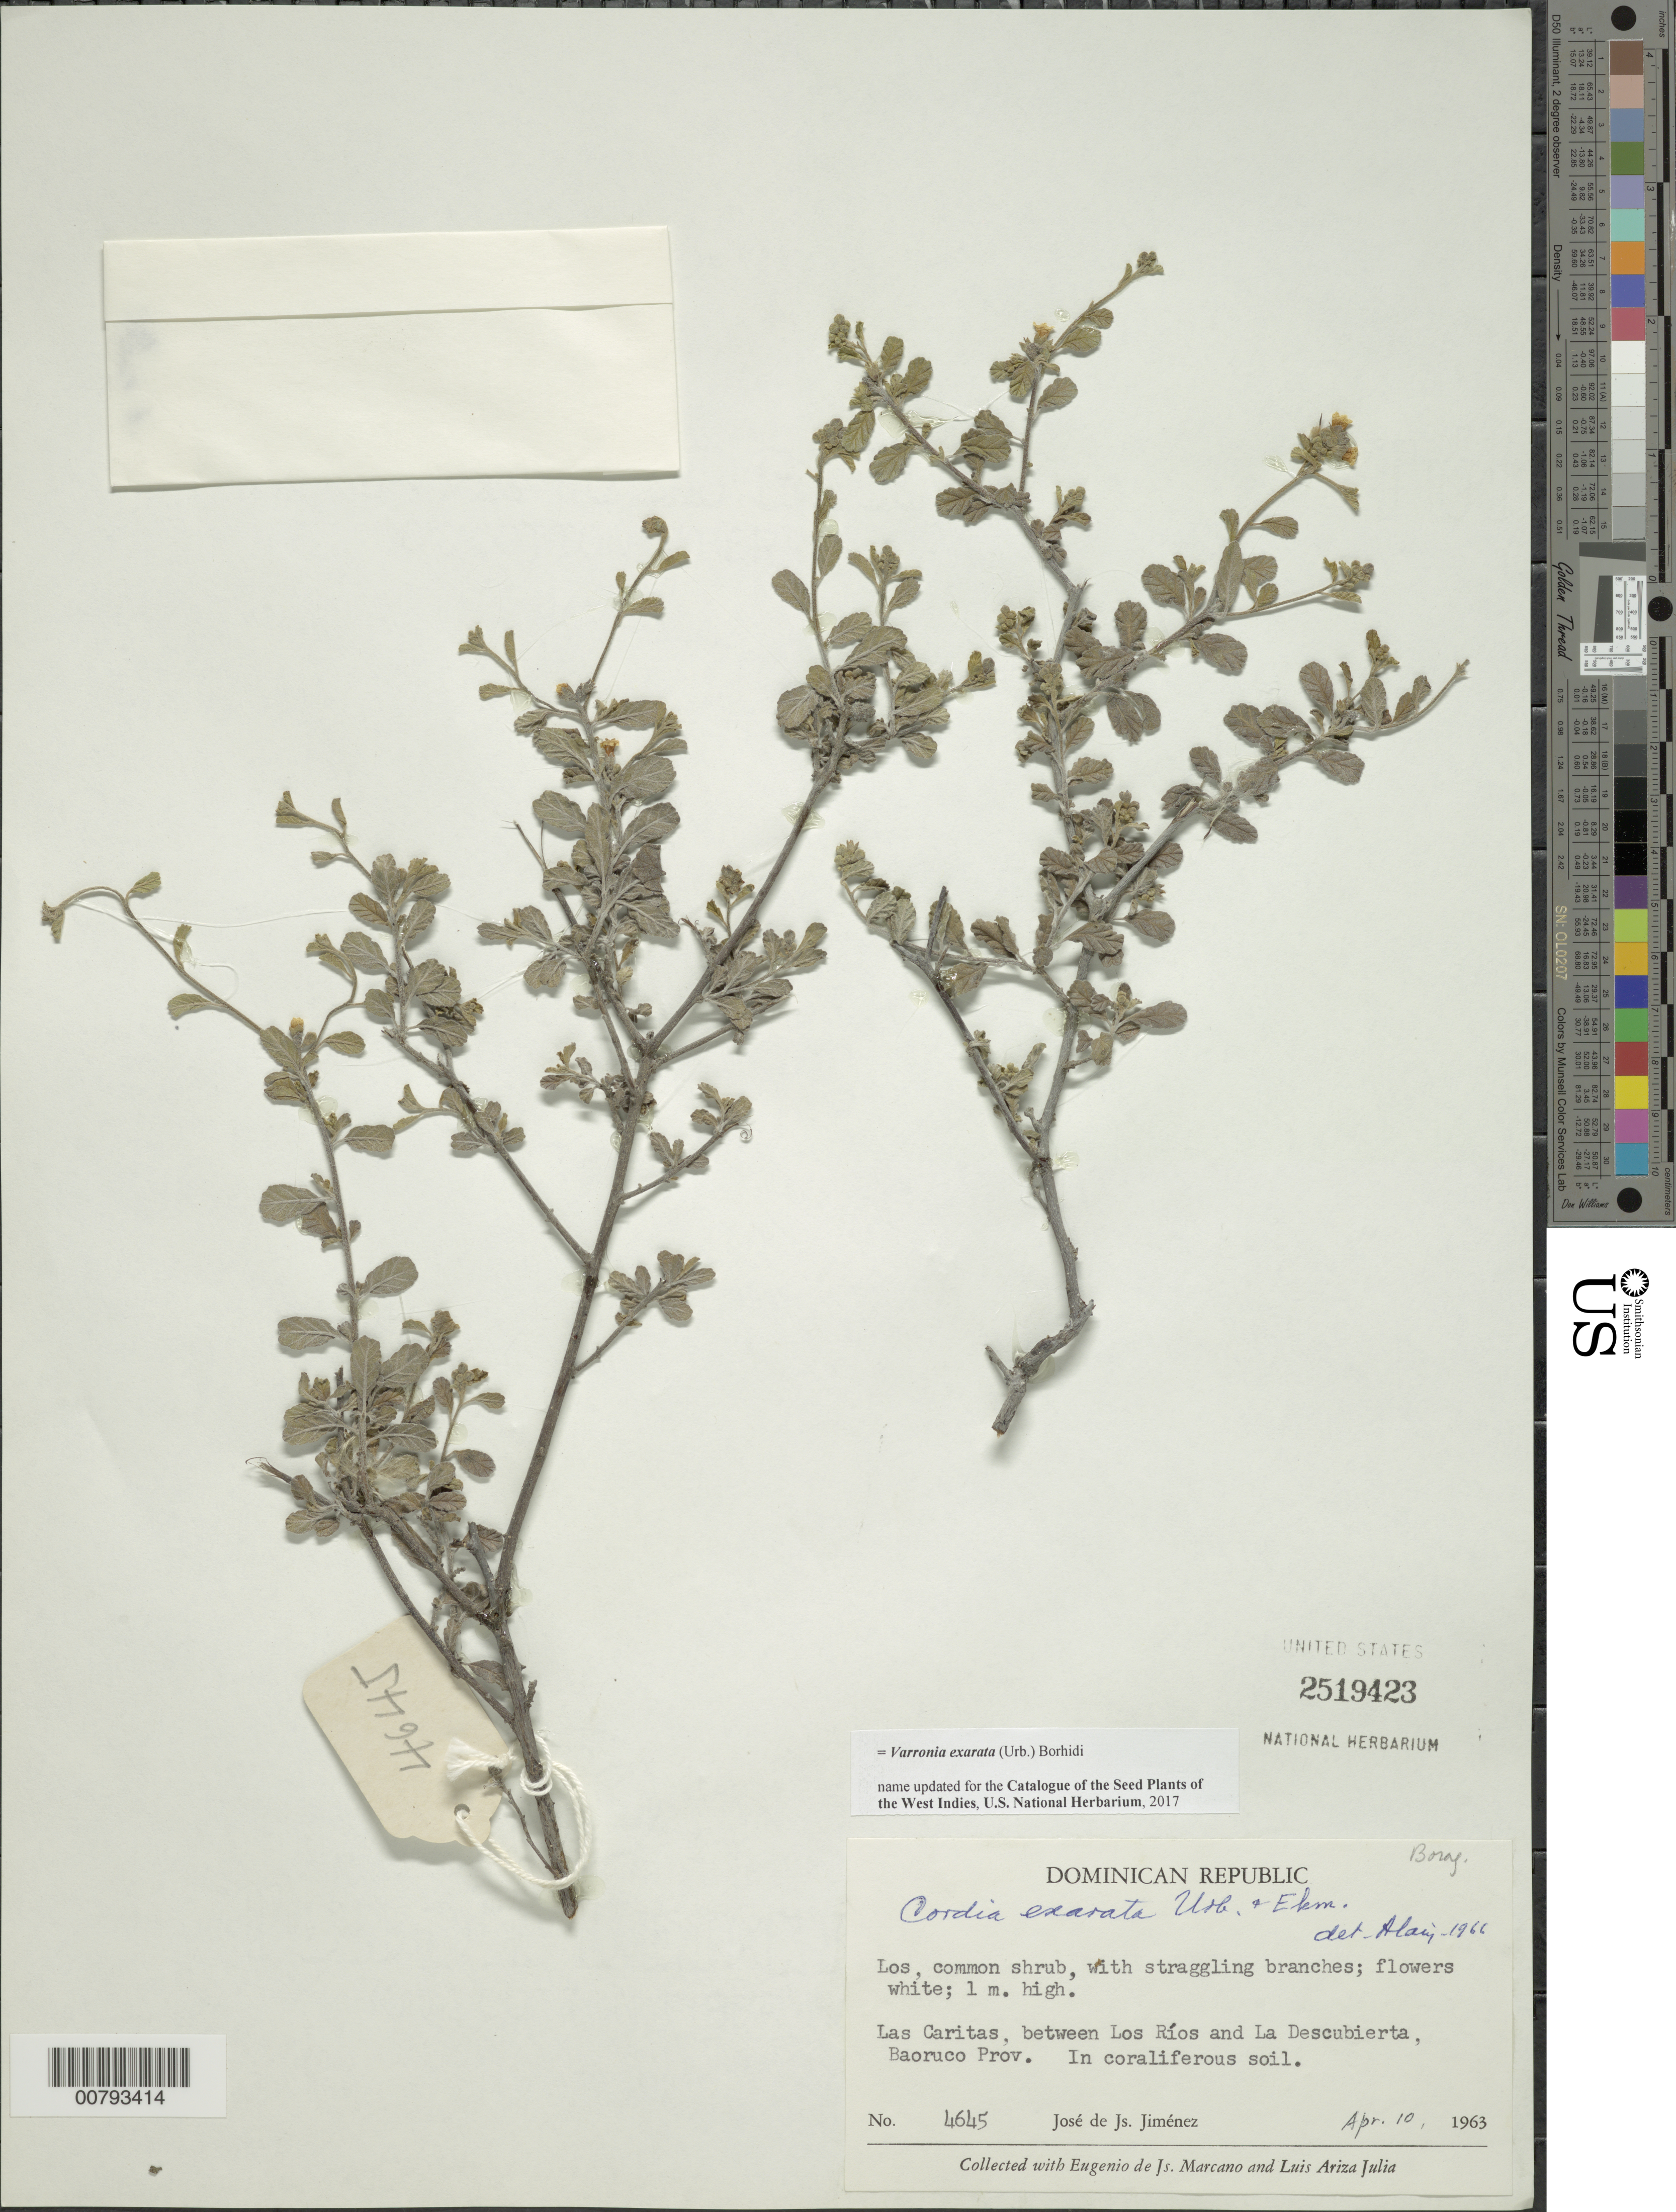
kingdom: Plantae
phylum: Tracheophyta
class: Magnoliopsida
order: Boraginales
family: Cordiaceae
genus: Varronia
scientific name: Varronia exarata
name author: (Urb.) Borhidi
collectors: J. J. Jiménez Almonte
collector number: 4645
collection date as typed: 10 Apr 1963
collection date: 1963-04-10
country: Dominican Republic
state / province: Baoruco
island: Hispaniola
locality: Between Los Rios and La Descubierta, Las Caritas.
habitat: In coraliferous soil.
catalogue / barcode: US 2519423